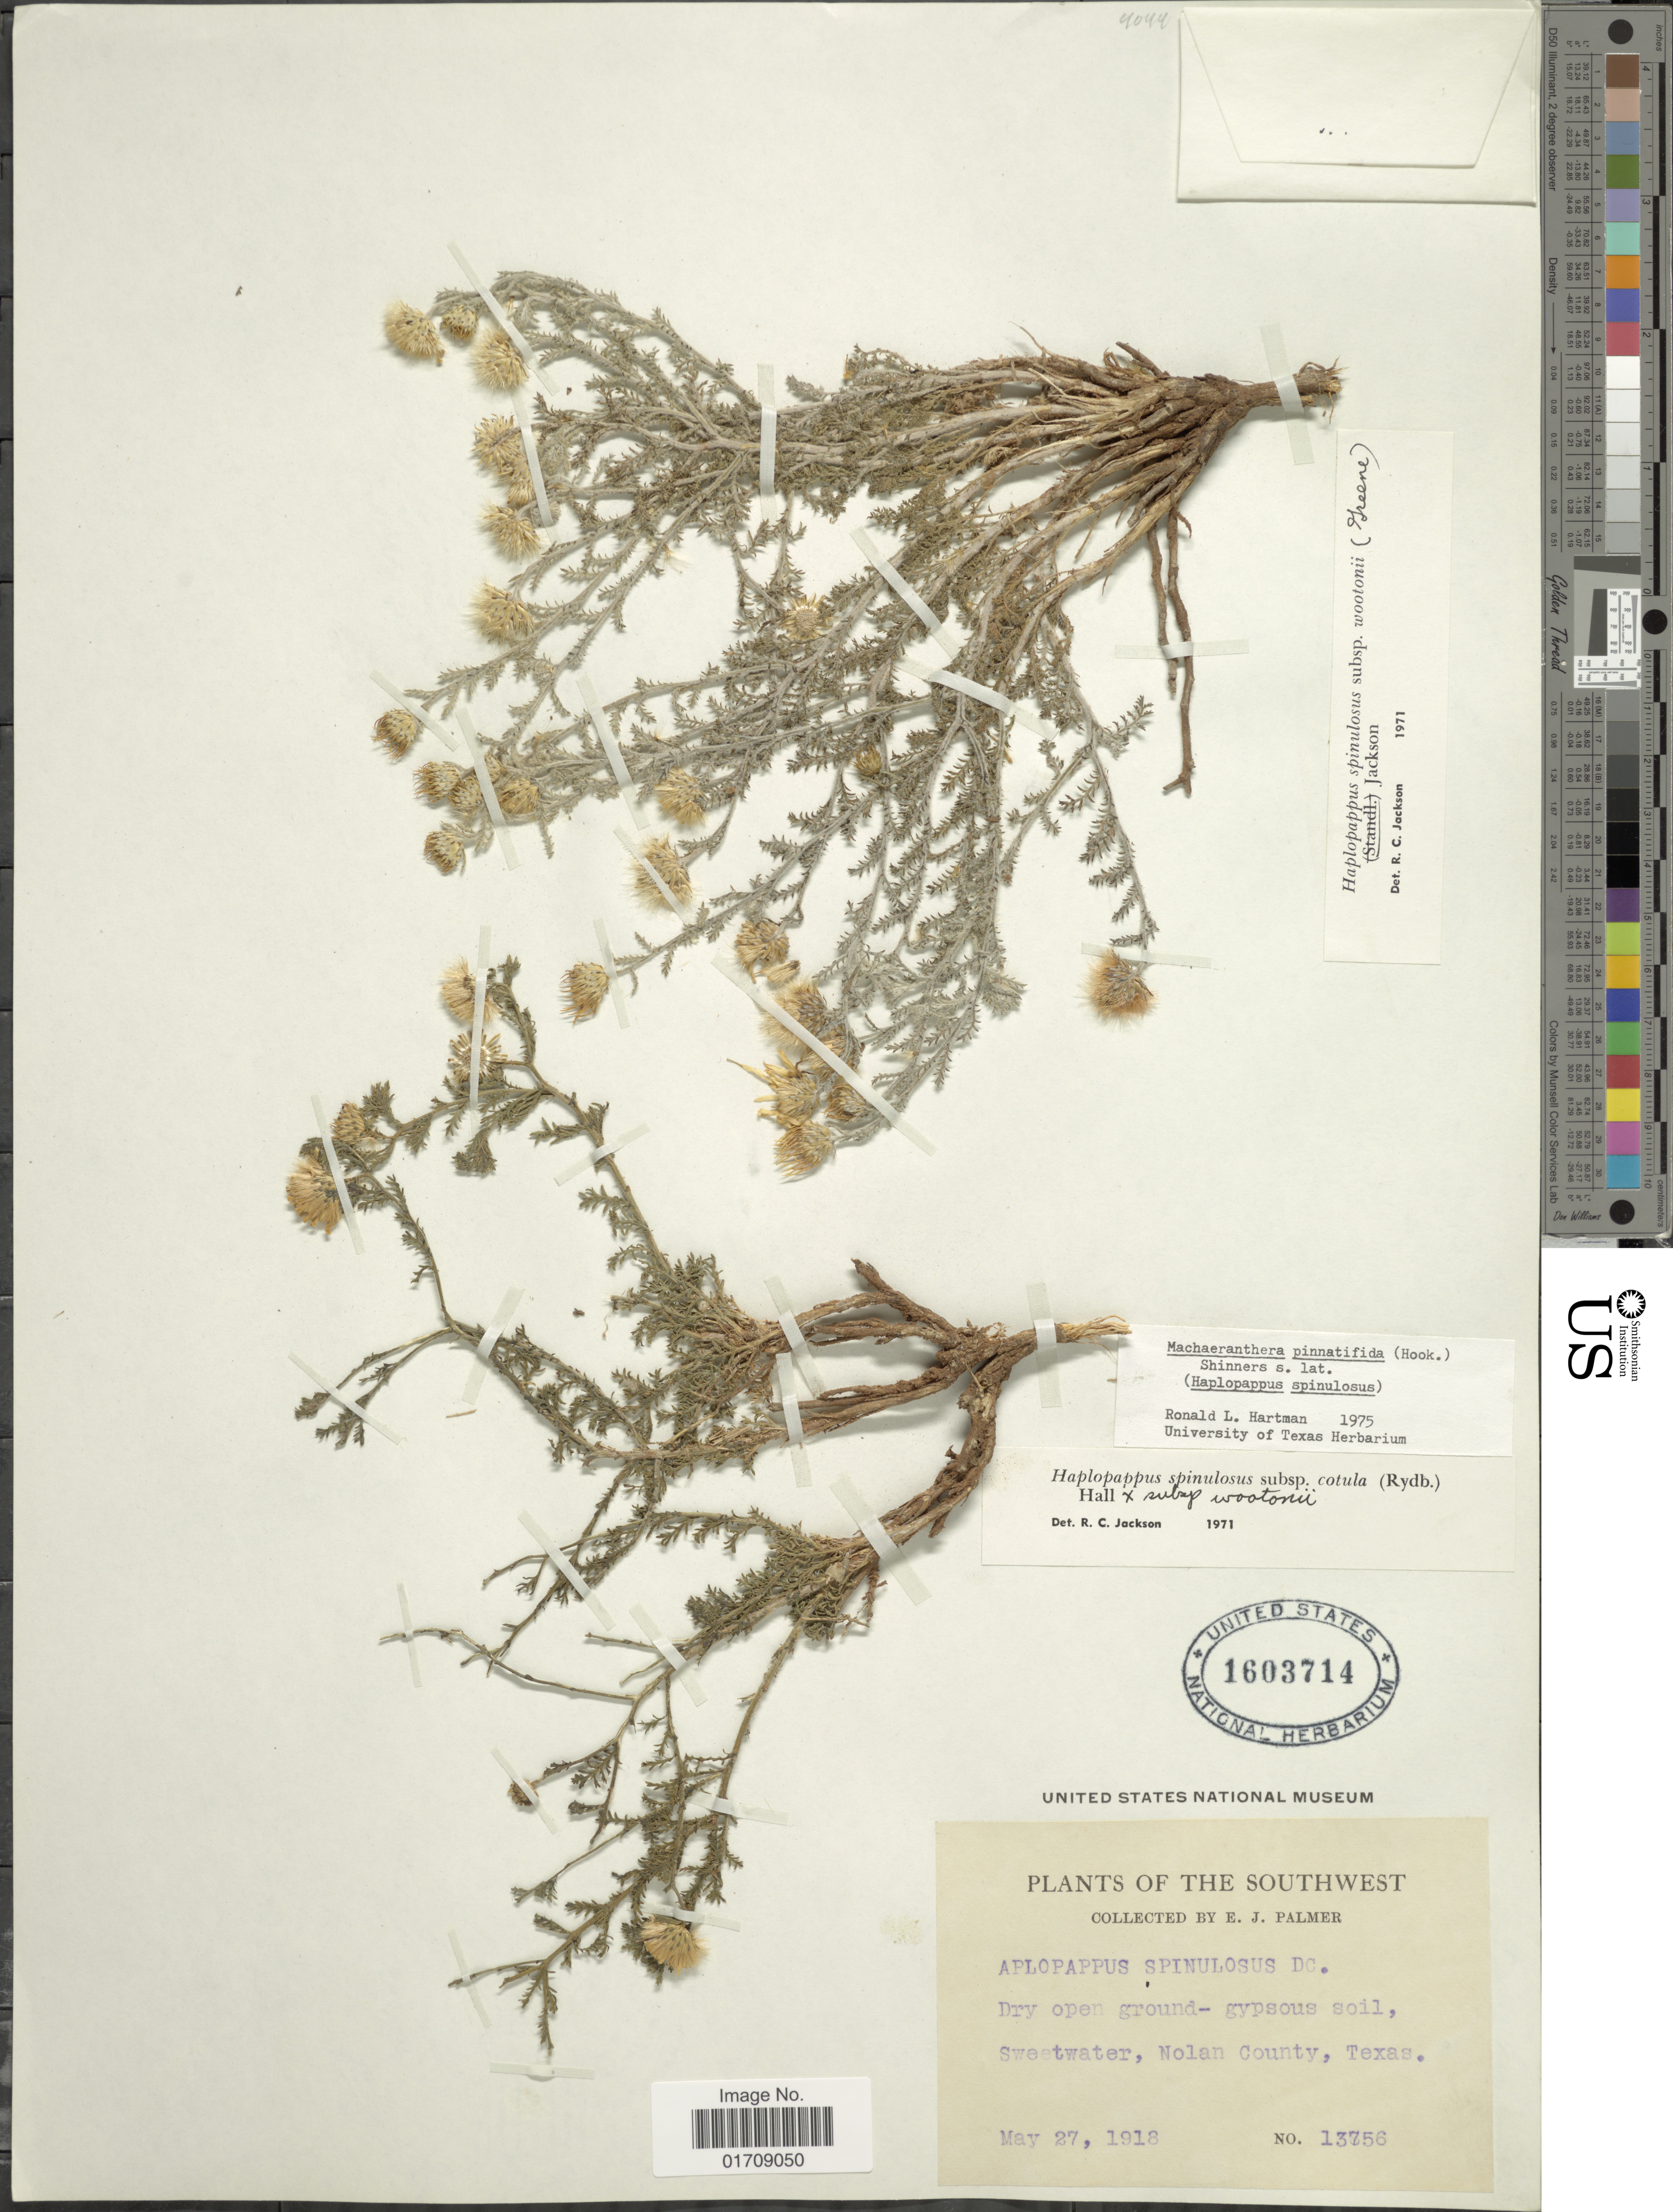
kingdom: Plantae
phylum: Tracheophyta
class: Magnoliopsida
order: Asterales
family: Asteraceae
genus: Machaeranthera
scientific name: Machaeranthera pinnatifida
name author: (Hook.) Shinners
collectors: E. J. Palmer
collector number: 13756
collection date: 1918-05-27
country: United States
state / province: Texas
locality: The Southwest, Sweetwater, Nolan County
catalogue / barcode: US 1603714